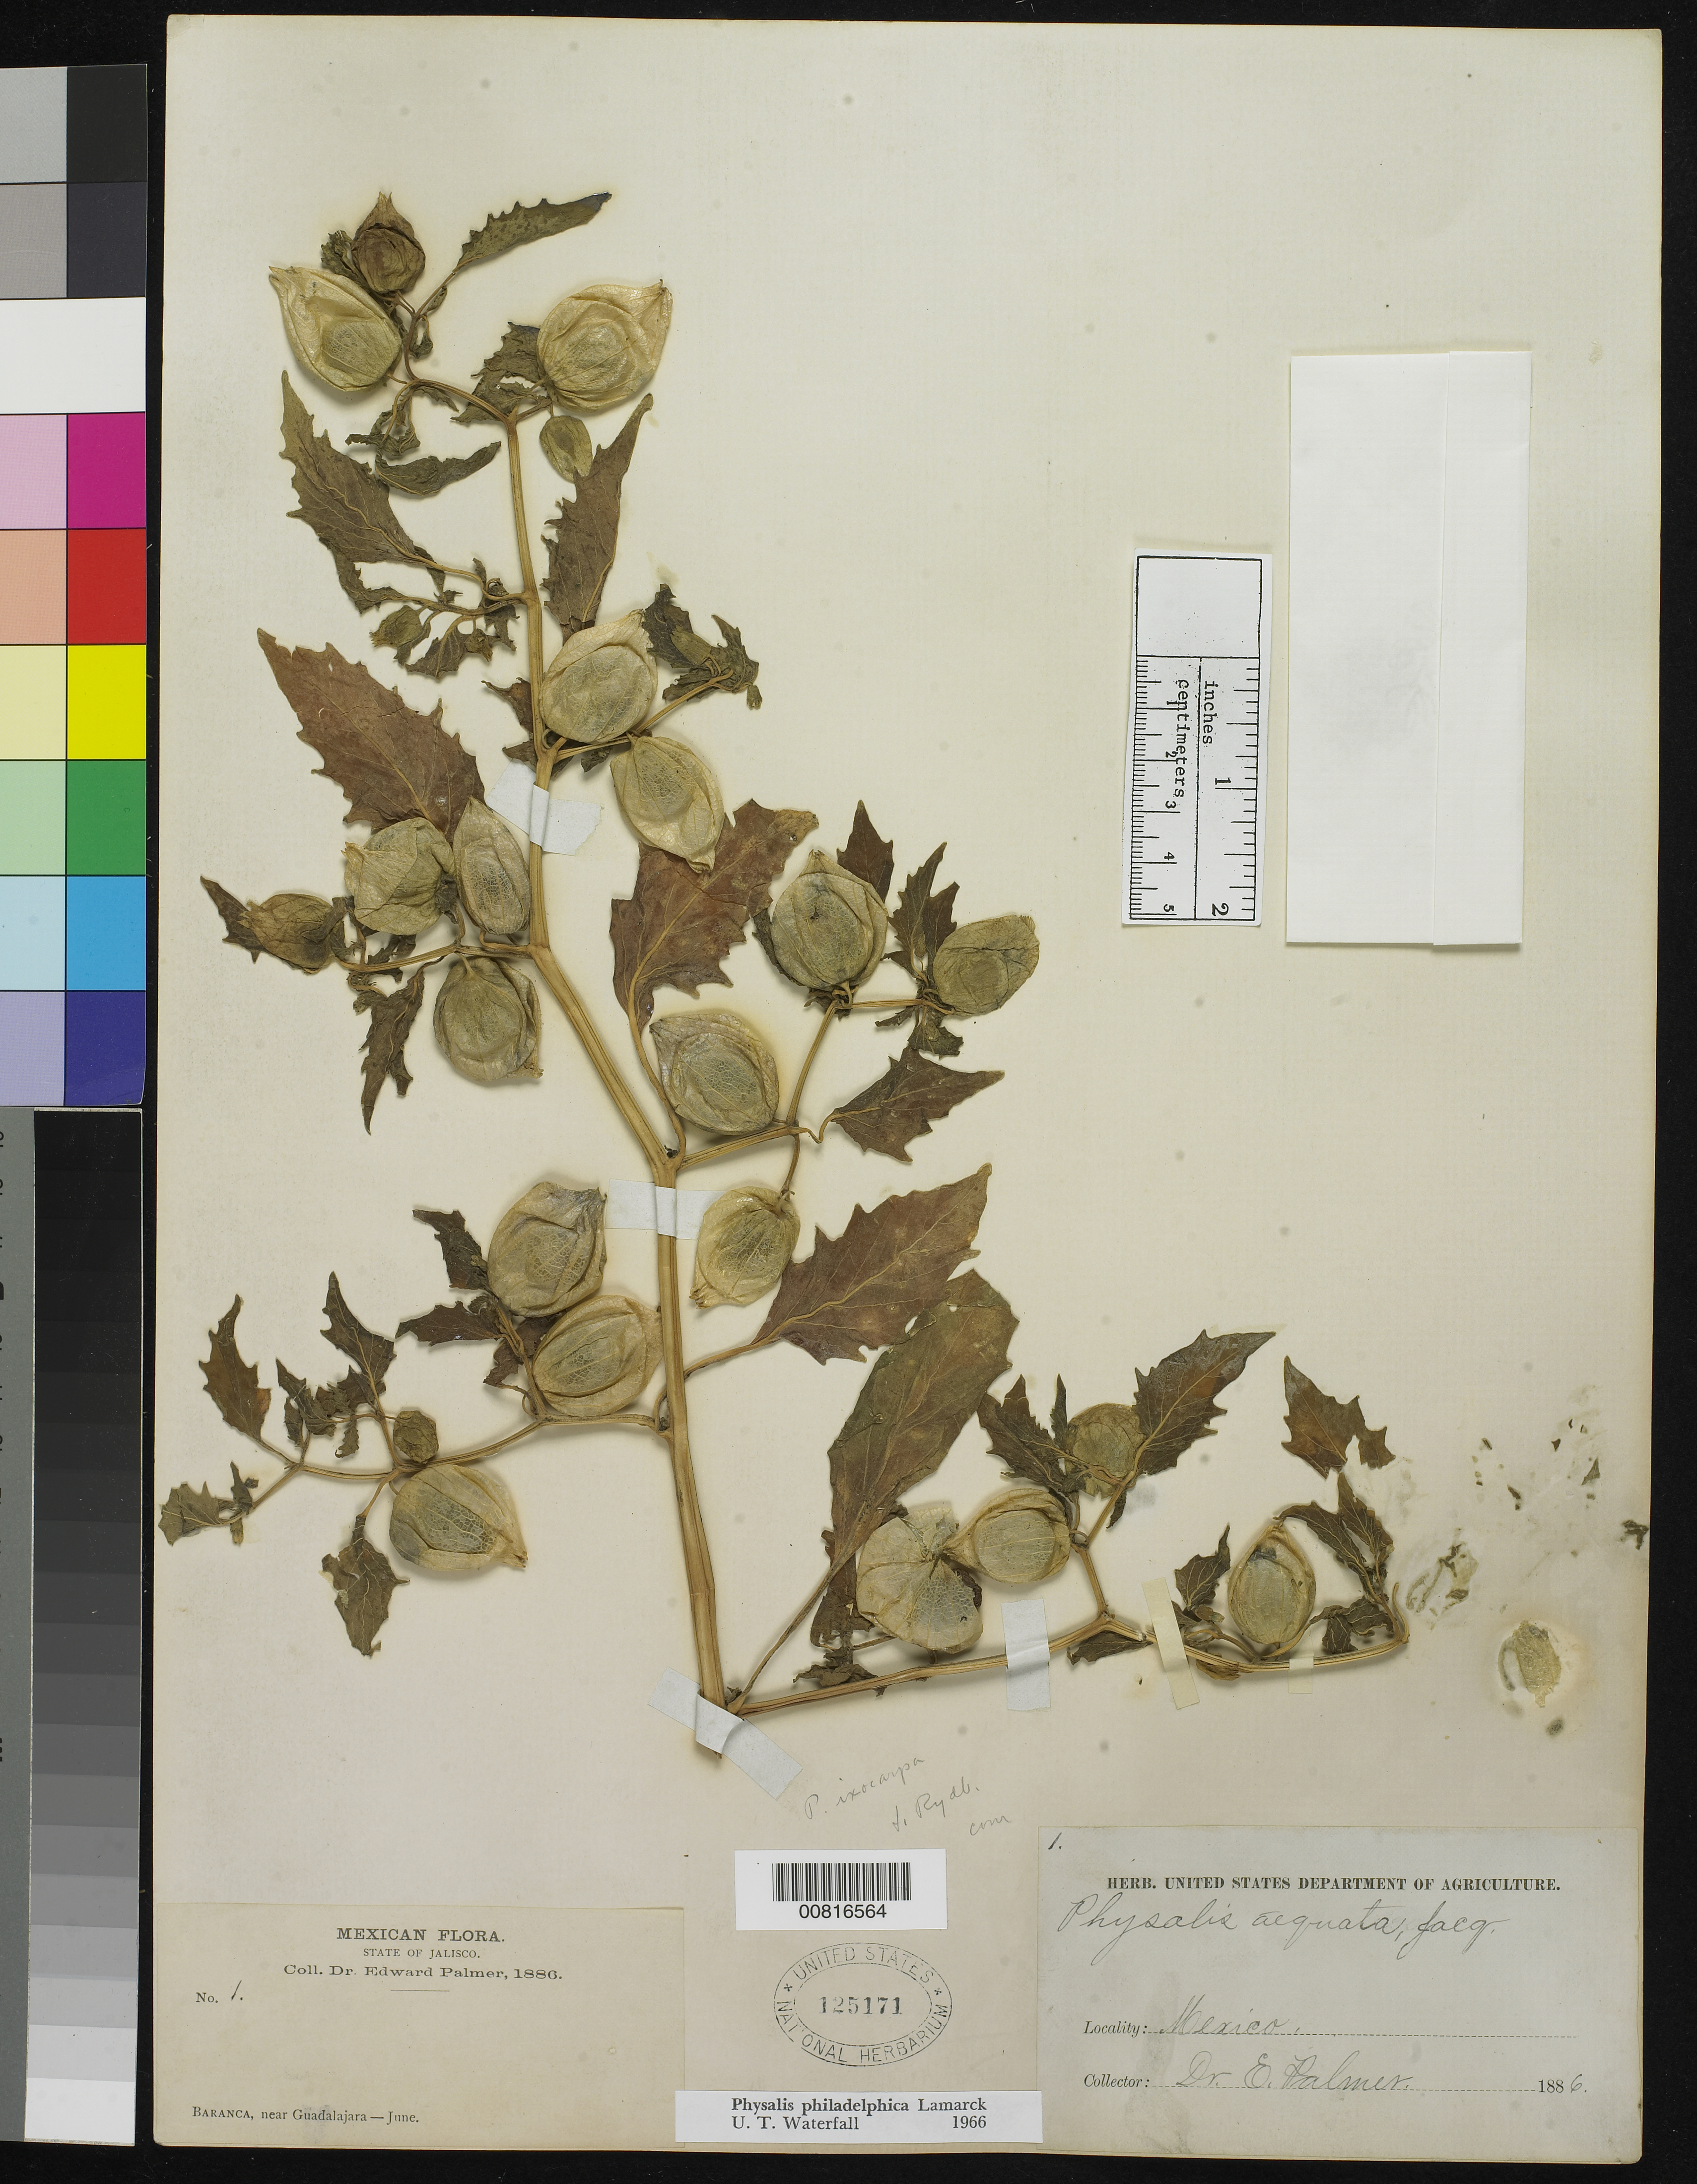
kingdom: Plantae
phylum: Tracheophyta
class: Magnoliopsida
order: Solanales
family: Solanaceae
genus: Physalis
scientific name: Physalis philadelphica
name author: Lam.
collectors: E. Palmer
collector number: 1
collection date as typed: Jun 1886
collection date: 1886-06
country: Mexico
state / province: Jalisco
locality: Barranca, near Guadalajara, Jalisco.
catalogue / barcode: US 125171